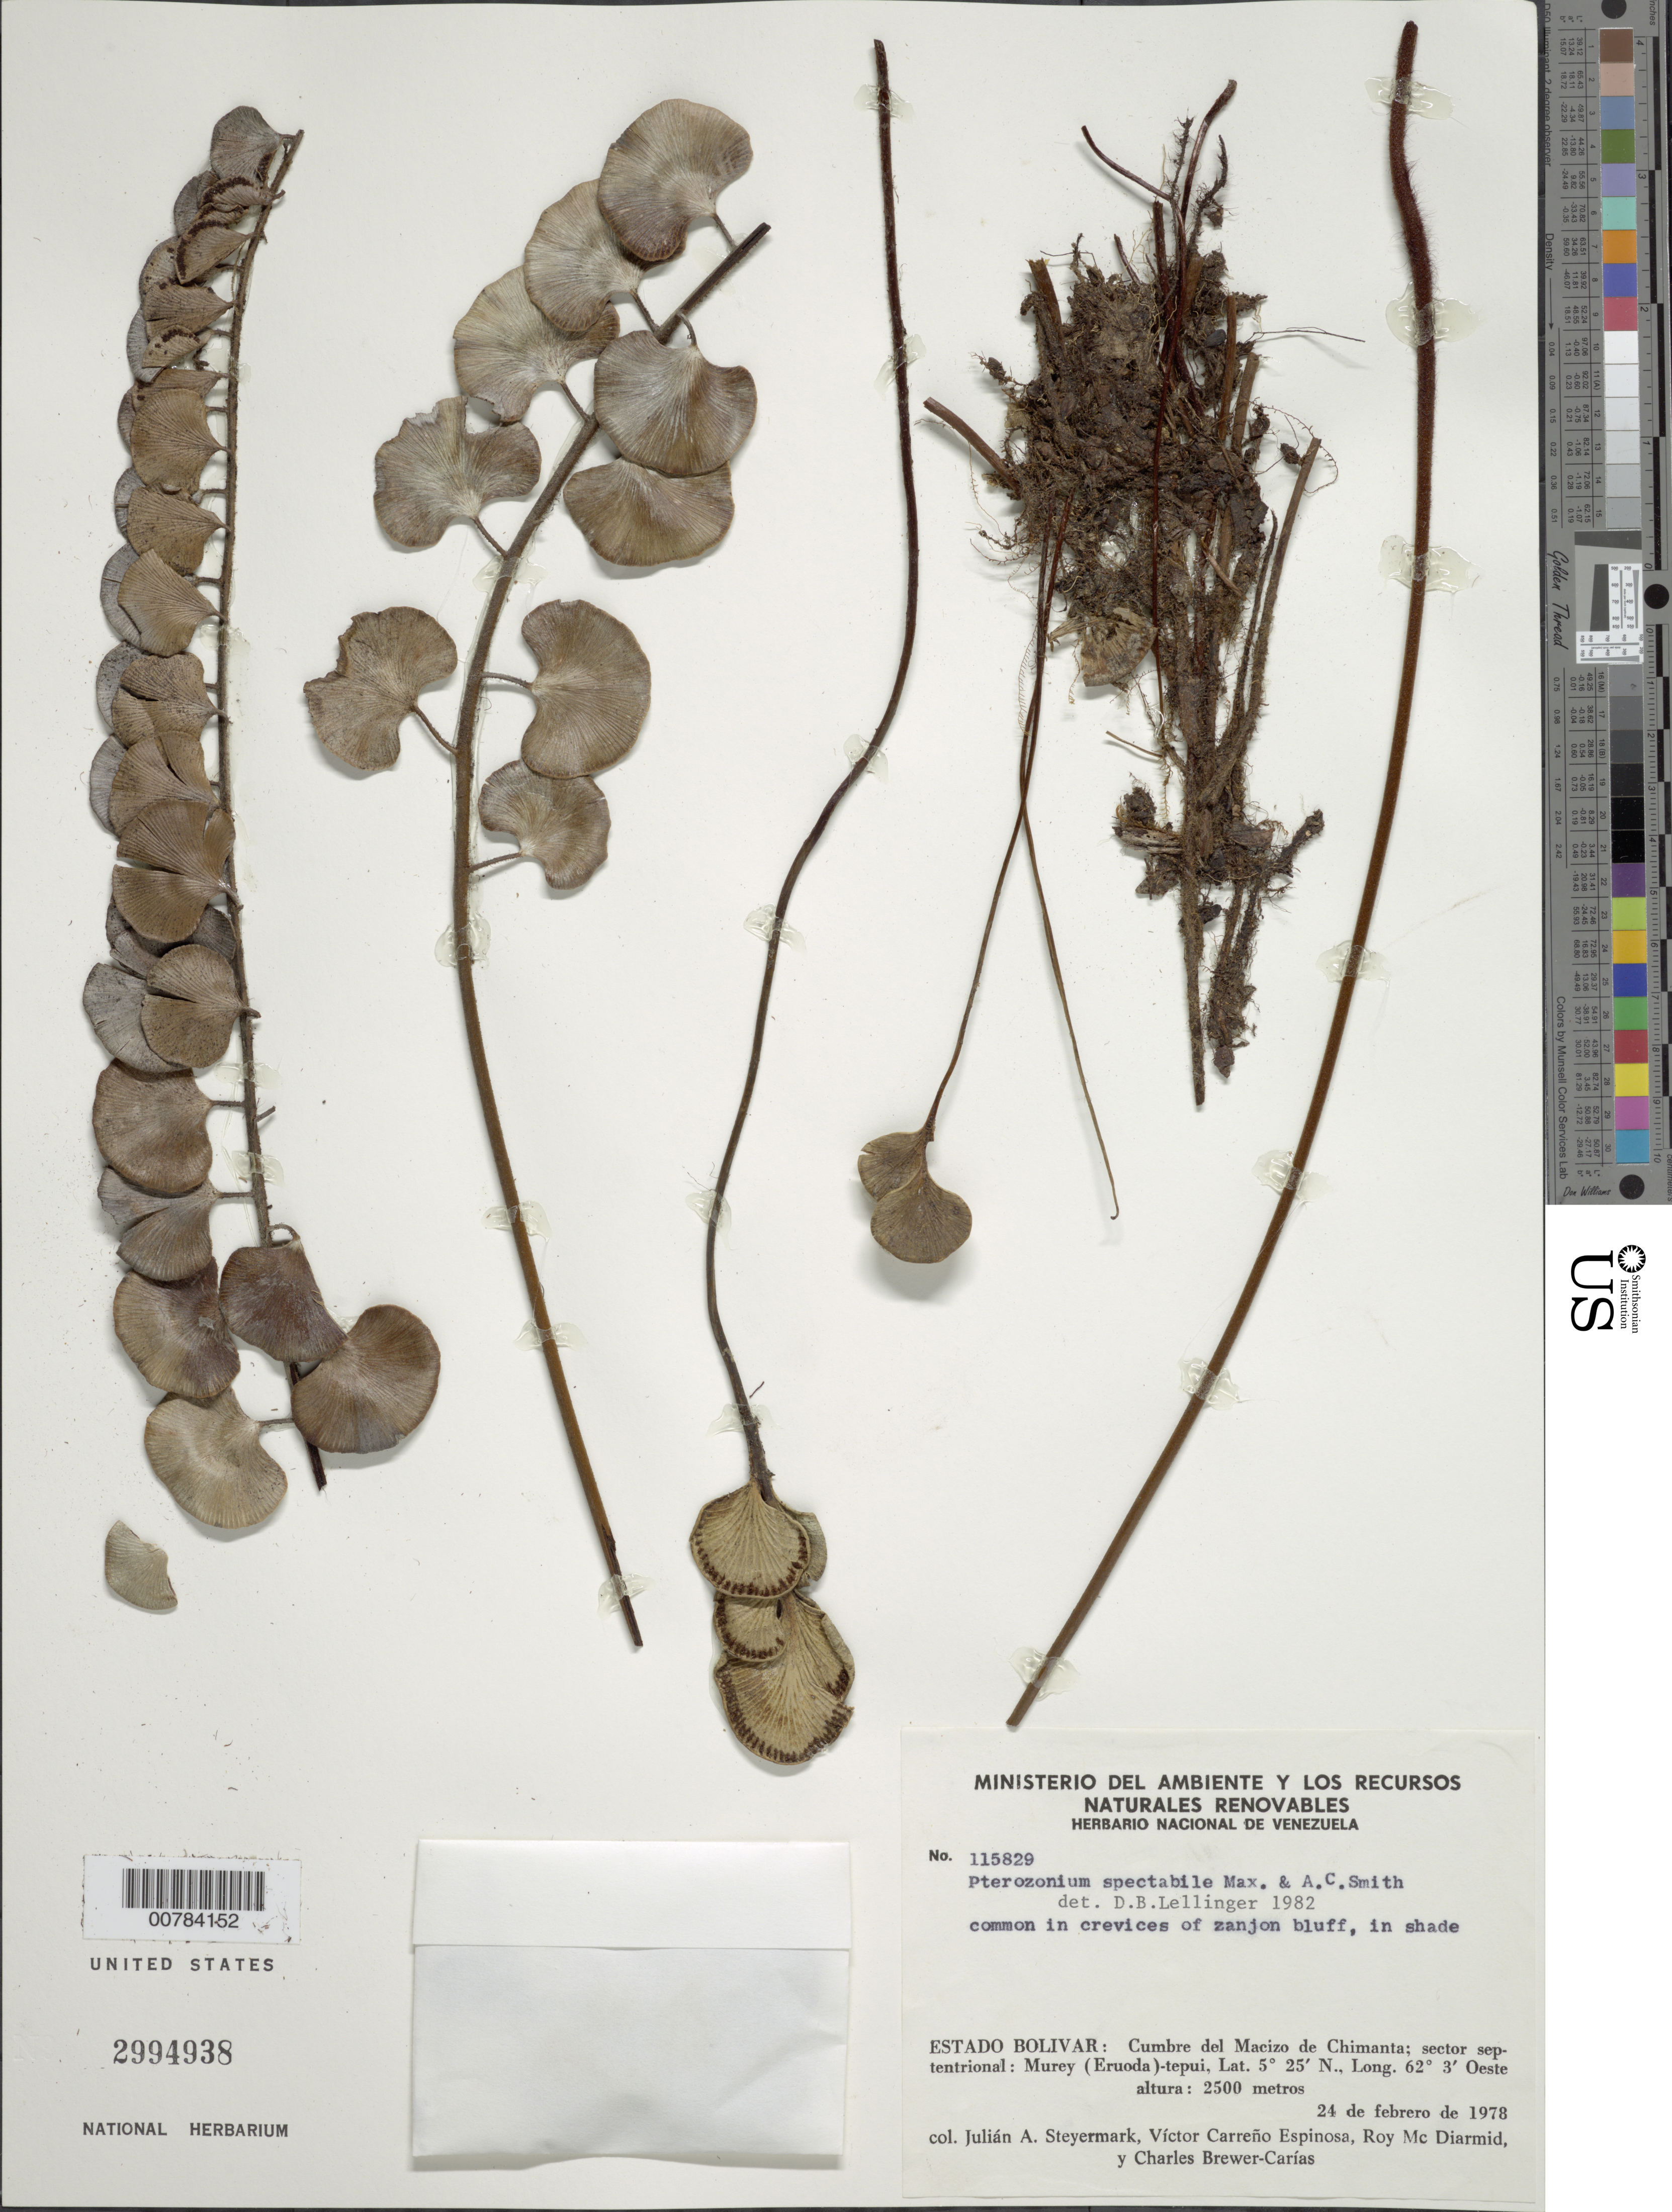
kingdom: Plantae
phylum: Tracheophyta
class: Polypodiopsida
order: Polypodiales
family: Pteridaceae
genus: Pterozonium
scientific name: Pterozonium spectabile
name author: Maxon & A.C. Sm.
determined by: Lellinger, David B., (BOT), Smithsonian Institution - National Museum of Natural History (UNITED STATES)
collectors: J. Steyermark, V. Carreño E., R. Mc Diarmid & C. Brewer-Carias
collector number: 115829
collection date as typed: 24-Feb-78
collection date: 1978-02-24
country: Venezuela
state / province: Bolívar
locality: Macizo de Chimantá, cumbre; sector septentrional; Murey (Eruoda)-tepuí.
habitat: Crevices of zanjon bluff, in shade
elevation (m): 2500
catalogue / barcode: US 2994938